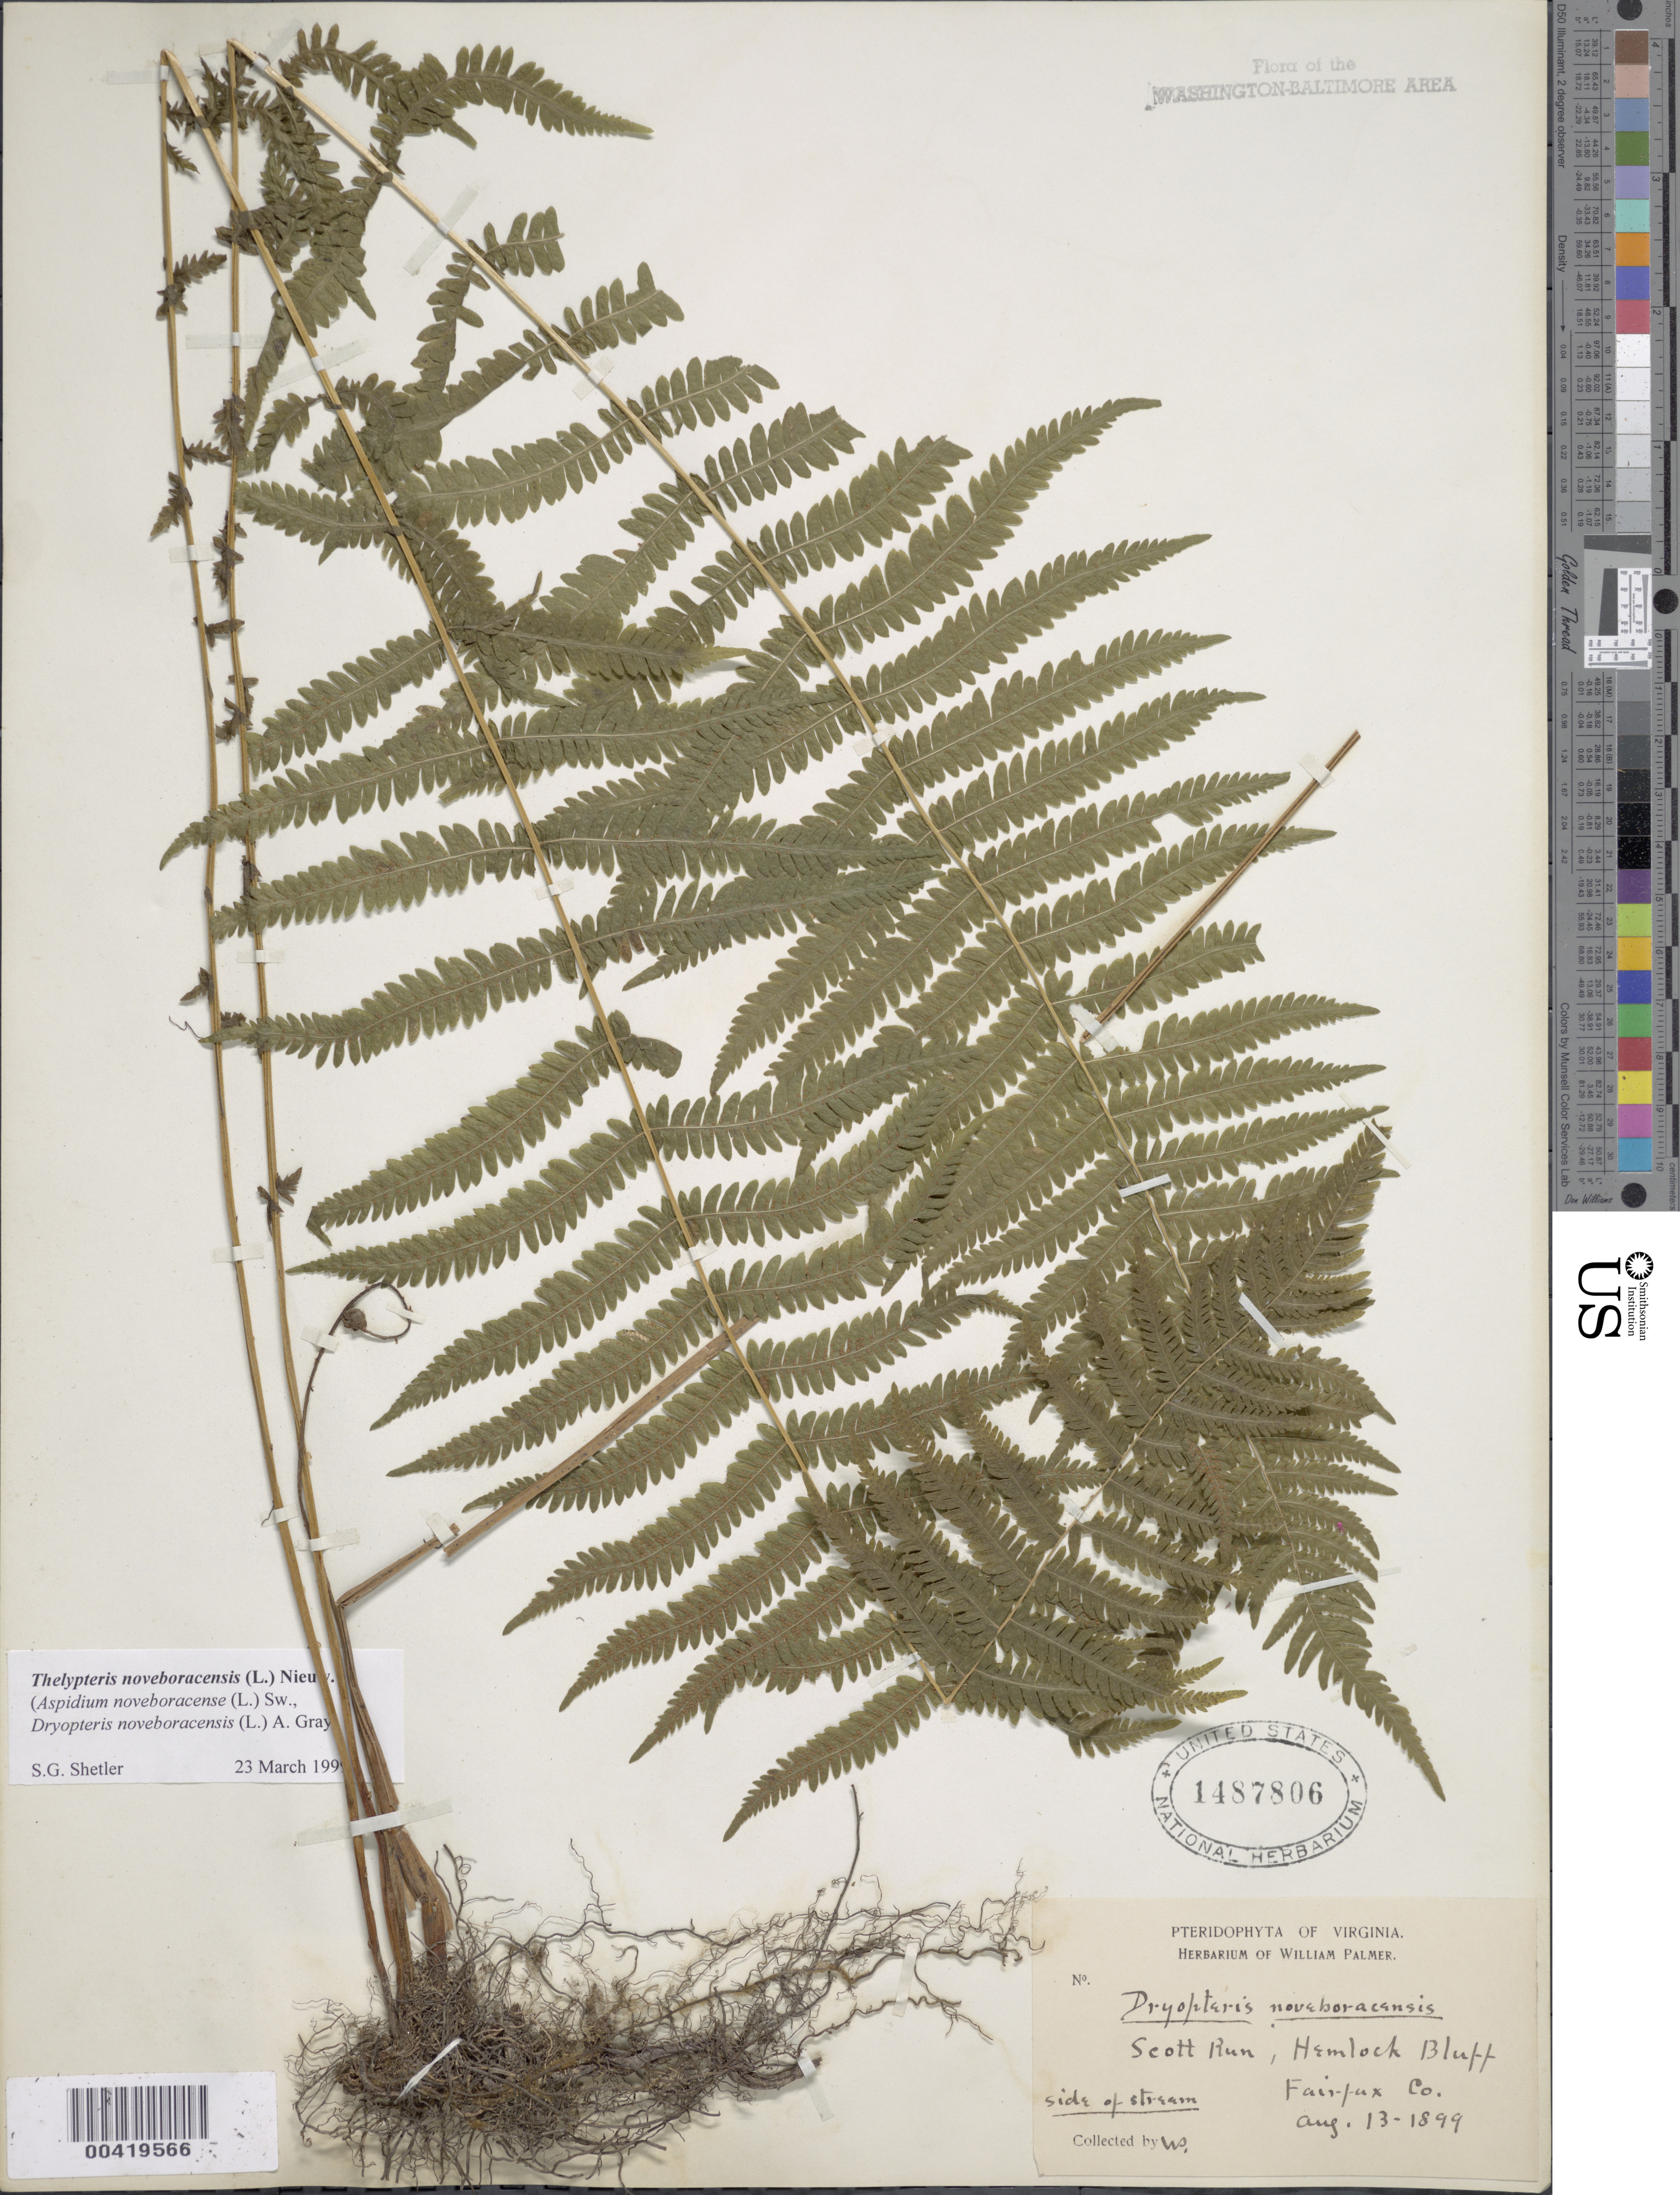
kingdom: Plantae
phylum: Tracheophyta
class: Polypodiopsida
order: Polypodiales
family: Thelypteridaceae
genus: Parathelypteris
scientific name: Parathelypteris noveboracensis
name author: (L.) Ching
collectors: W. Palmer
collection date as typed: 13 Aug 1899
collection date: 1899-08-13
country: United States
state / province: Virginia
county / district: Fairfax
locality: Scott Run, Hemlock Bluff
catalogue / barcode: US 1487806